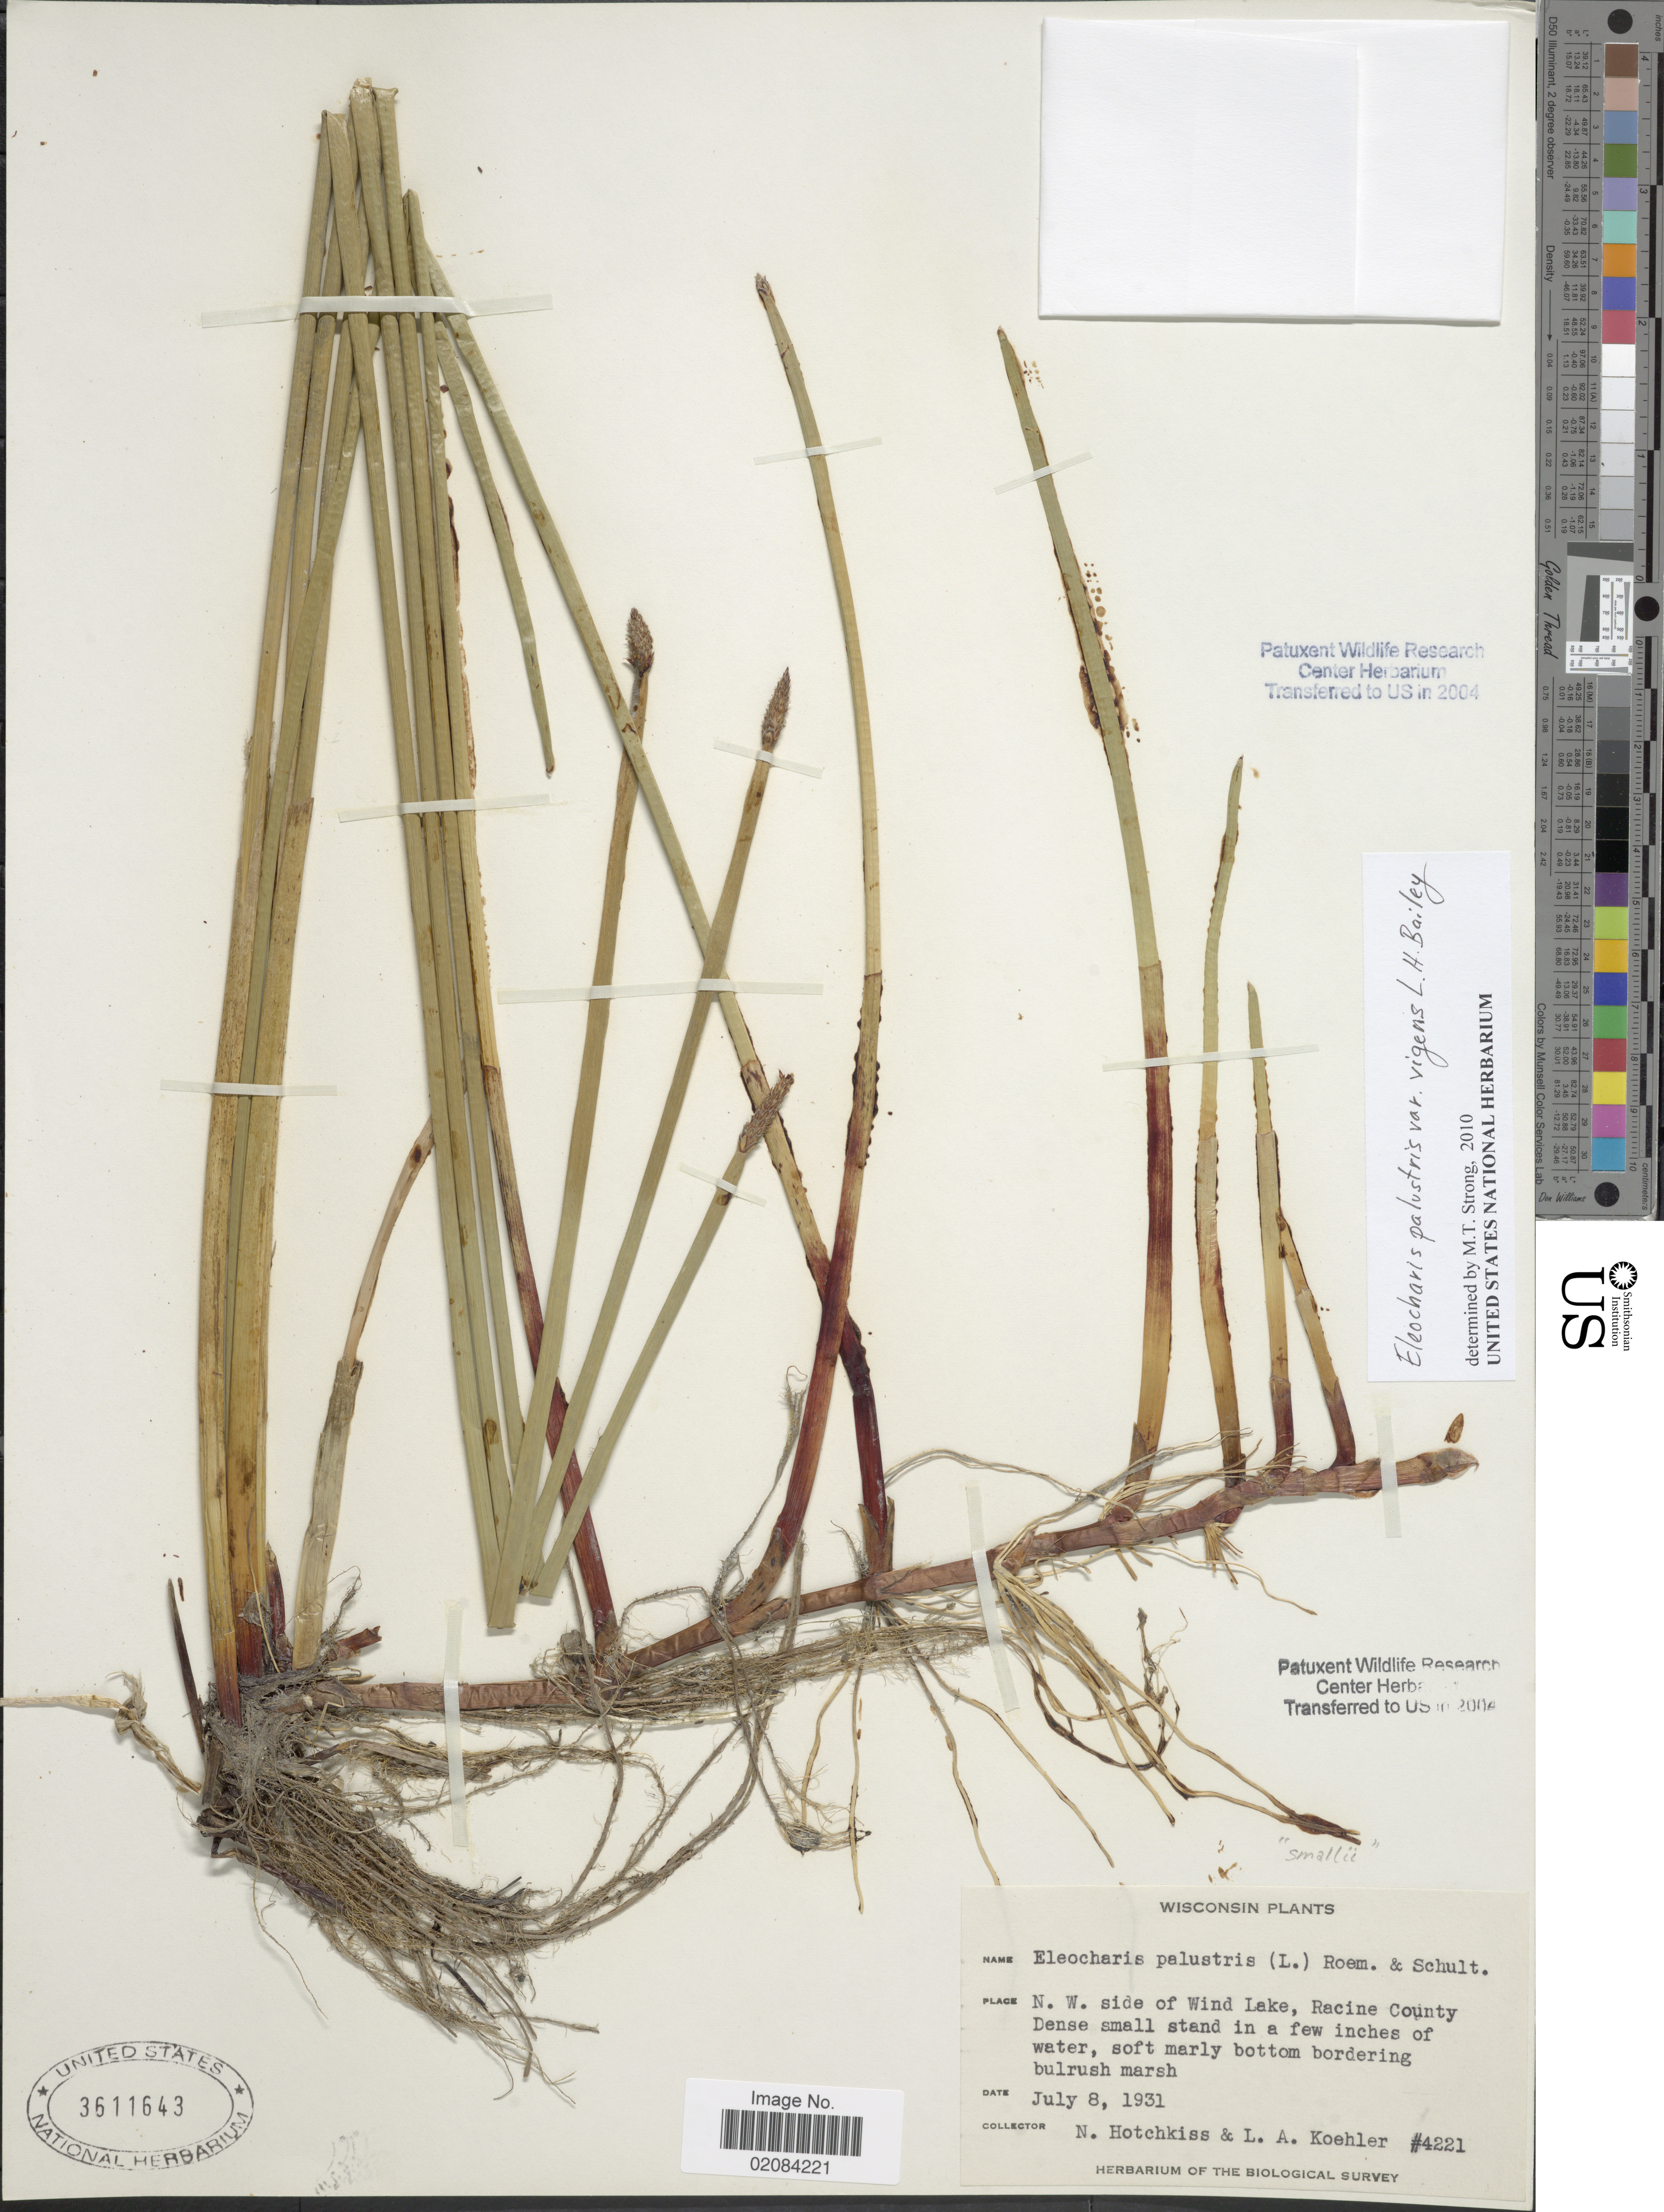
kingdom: Plantae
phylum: Tracheophyta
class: Liliopsida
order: Poales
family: Cyperaceae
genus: Eleocharis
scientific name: Eleocharis palustris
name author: (L.) Roem. & Schult.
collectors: N. Hotchkiss & L. Koehler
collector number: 4221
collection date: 1931-07-08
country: United States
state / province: Wisconsin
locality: Wisconsin, N.W. side of Wind Lake, Racine County.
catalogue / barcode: US 3611643